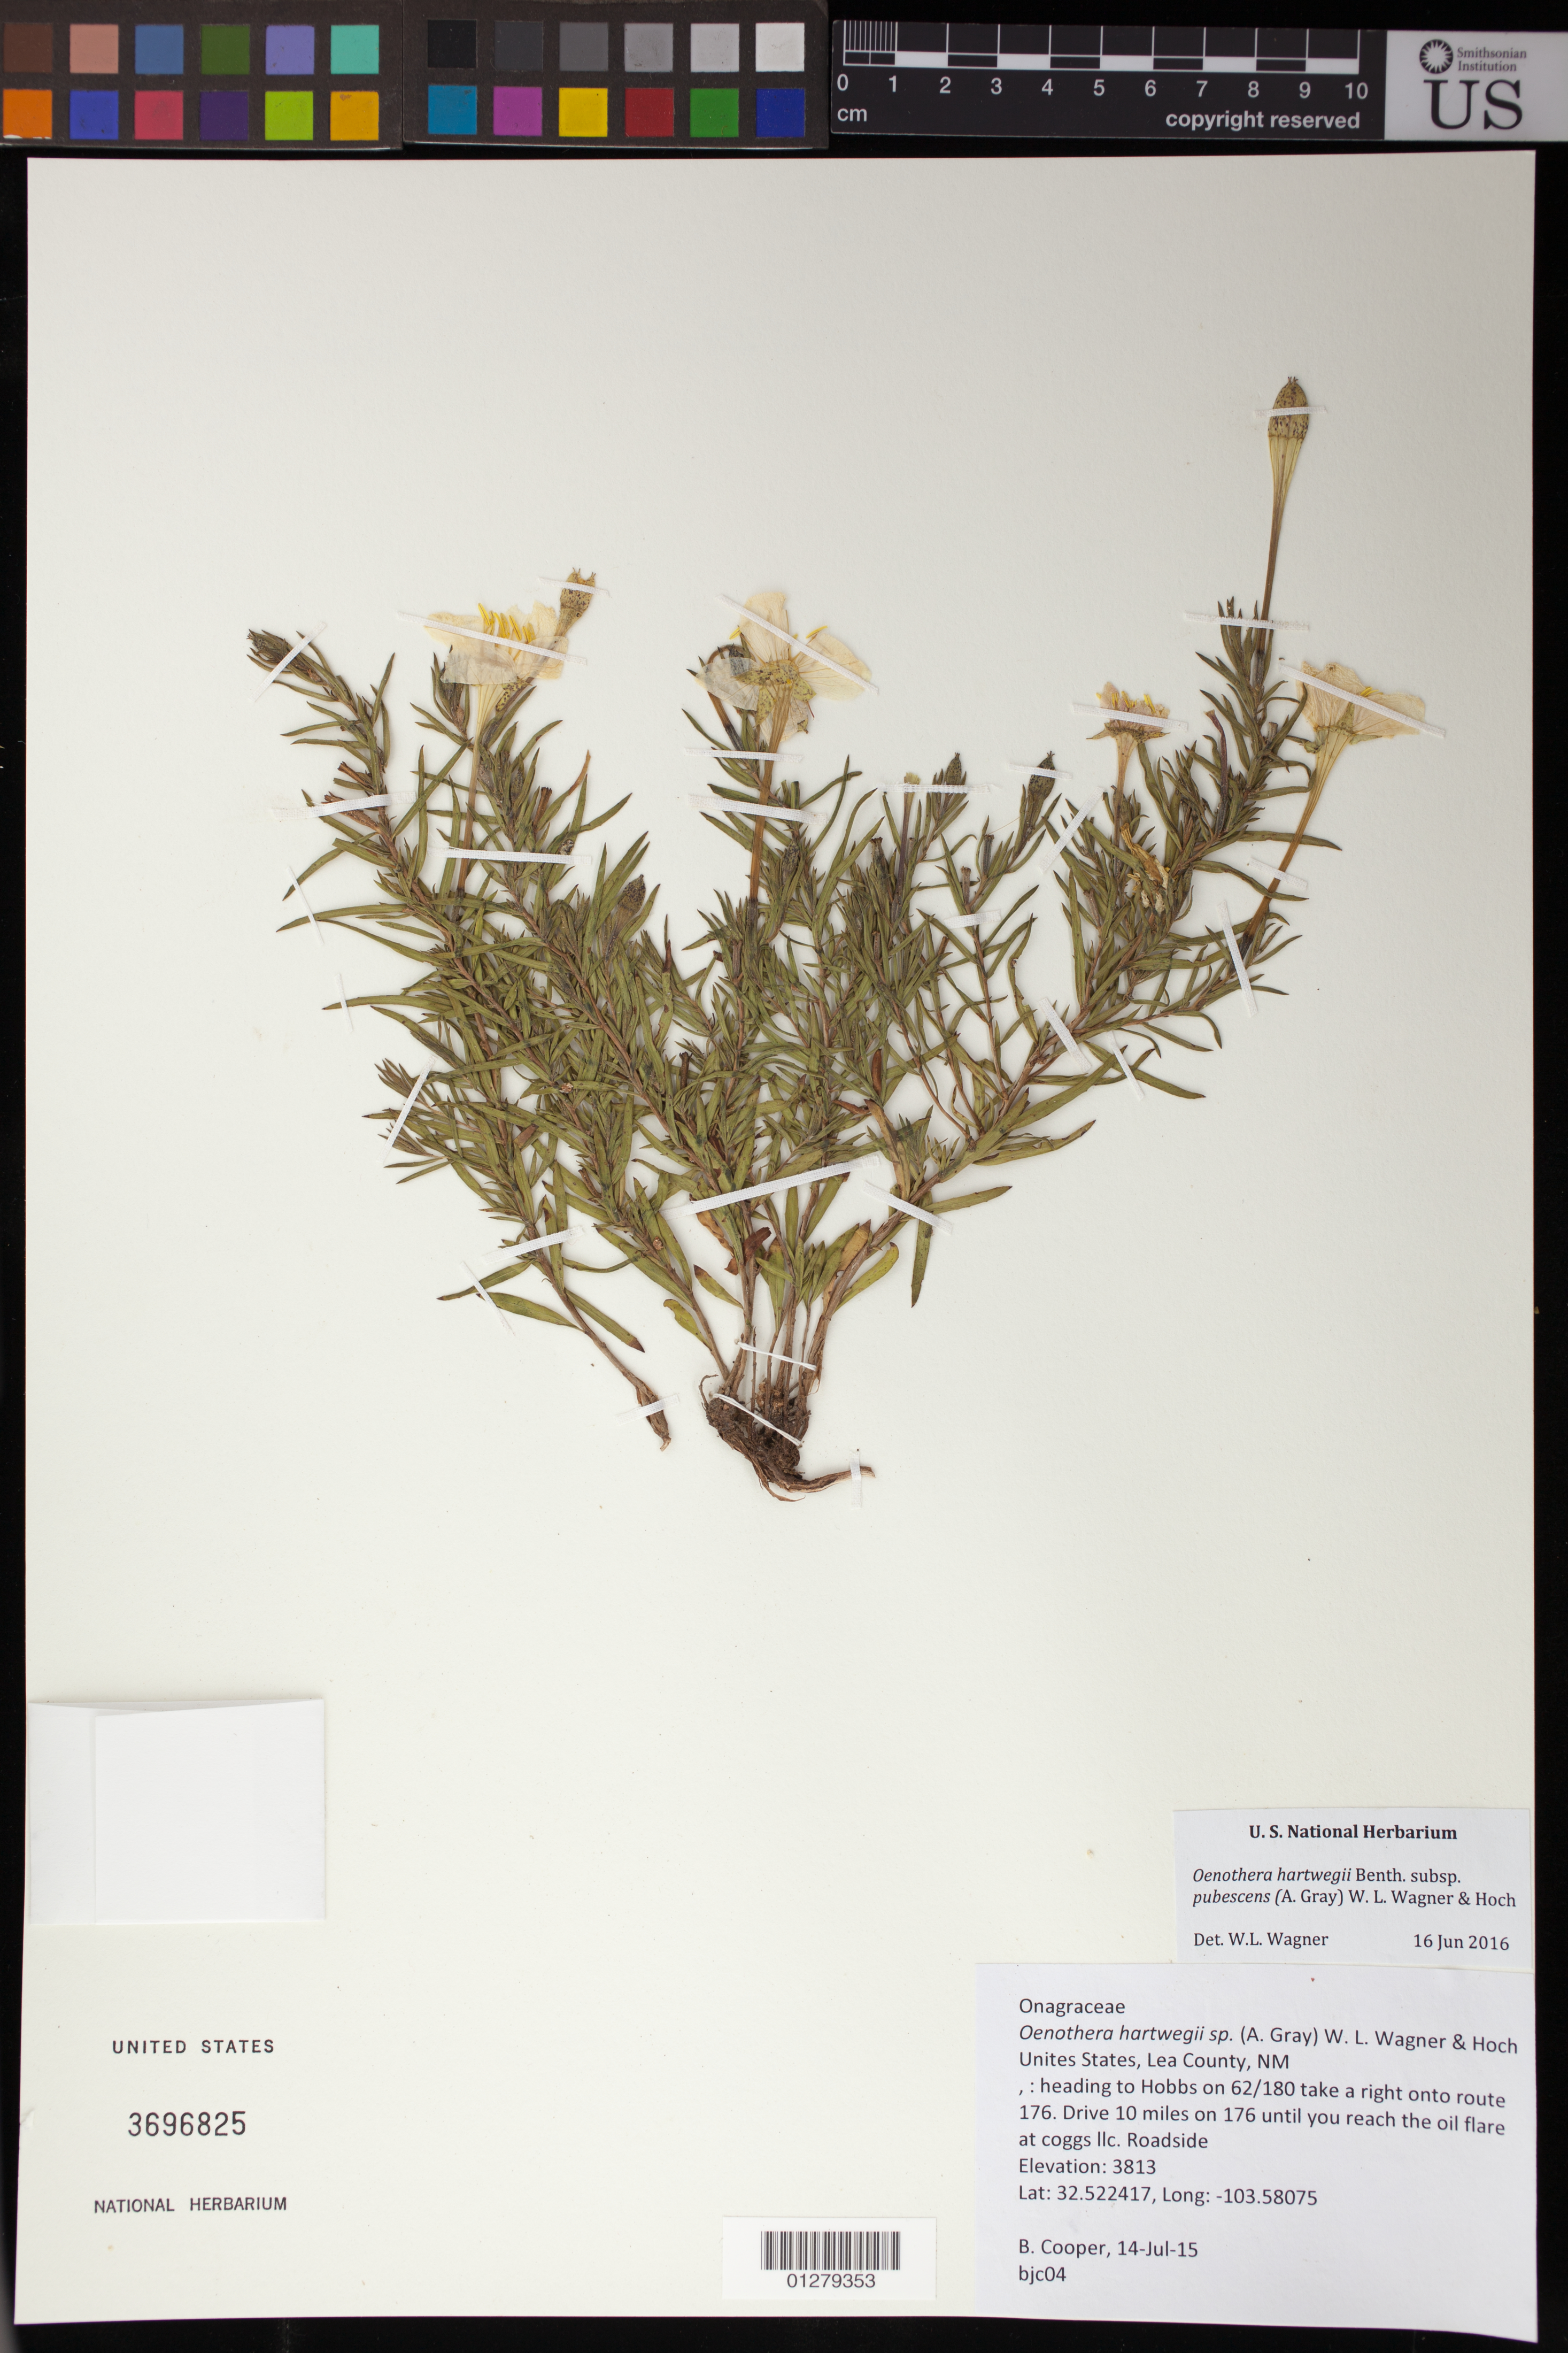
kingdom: Plantae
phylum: Tracheophyta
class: Magnoliopsida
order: Myrtales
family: Onagraceae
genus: Oenothera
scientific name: Oenothera hartwegii subsp. pubescens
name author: (A. Gray) W.L. Wagner & Hoch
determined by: Wagner, W. L., (BOT), Smithsonian Institution - National Museum of Natural History (UNITED STATES)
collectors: B. J. Cooper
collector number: BJC 04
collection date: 2015-07-14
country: United States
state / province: New Mexico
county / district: Lea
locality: From 62/180 take 176 east for 10 miles. Roadside on 176 at oil flare of Coggs llc.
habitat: Chihuahuan desert grassland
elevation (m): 3813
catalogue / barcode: US 3696825